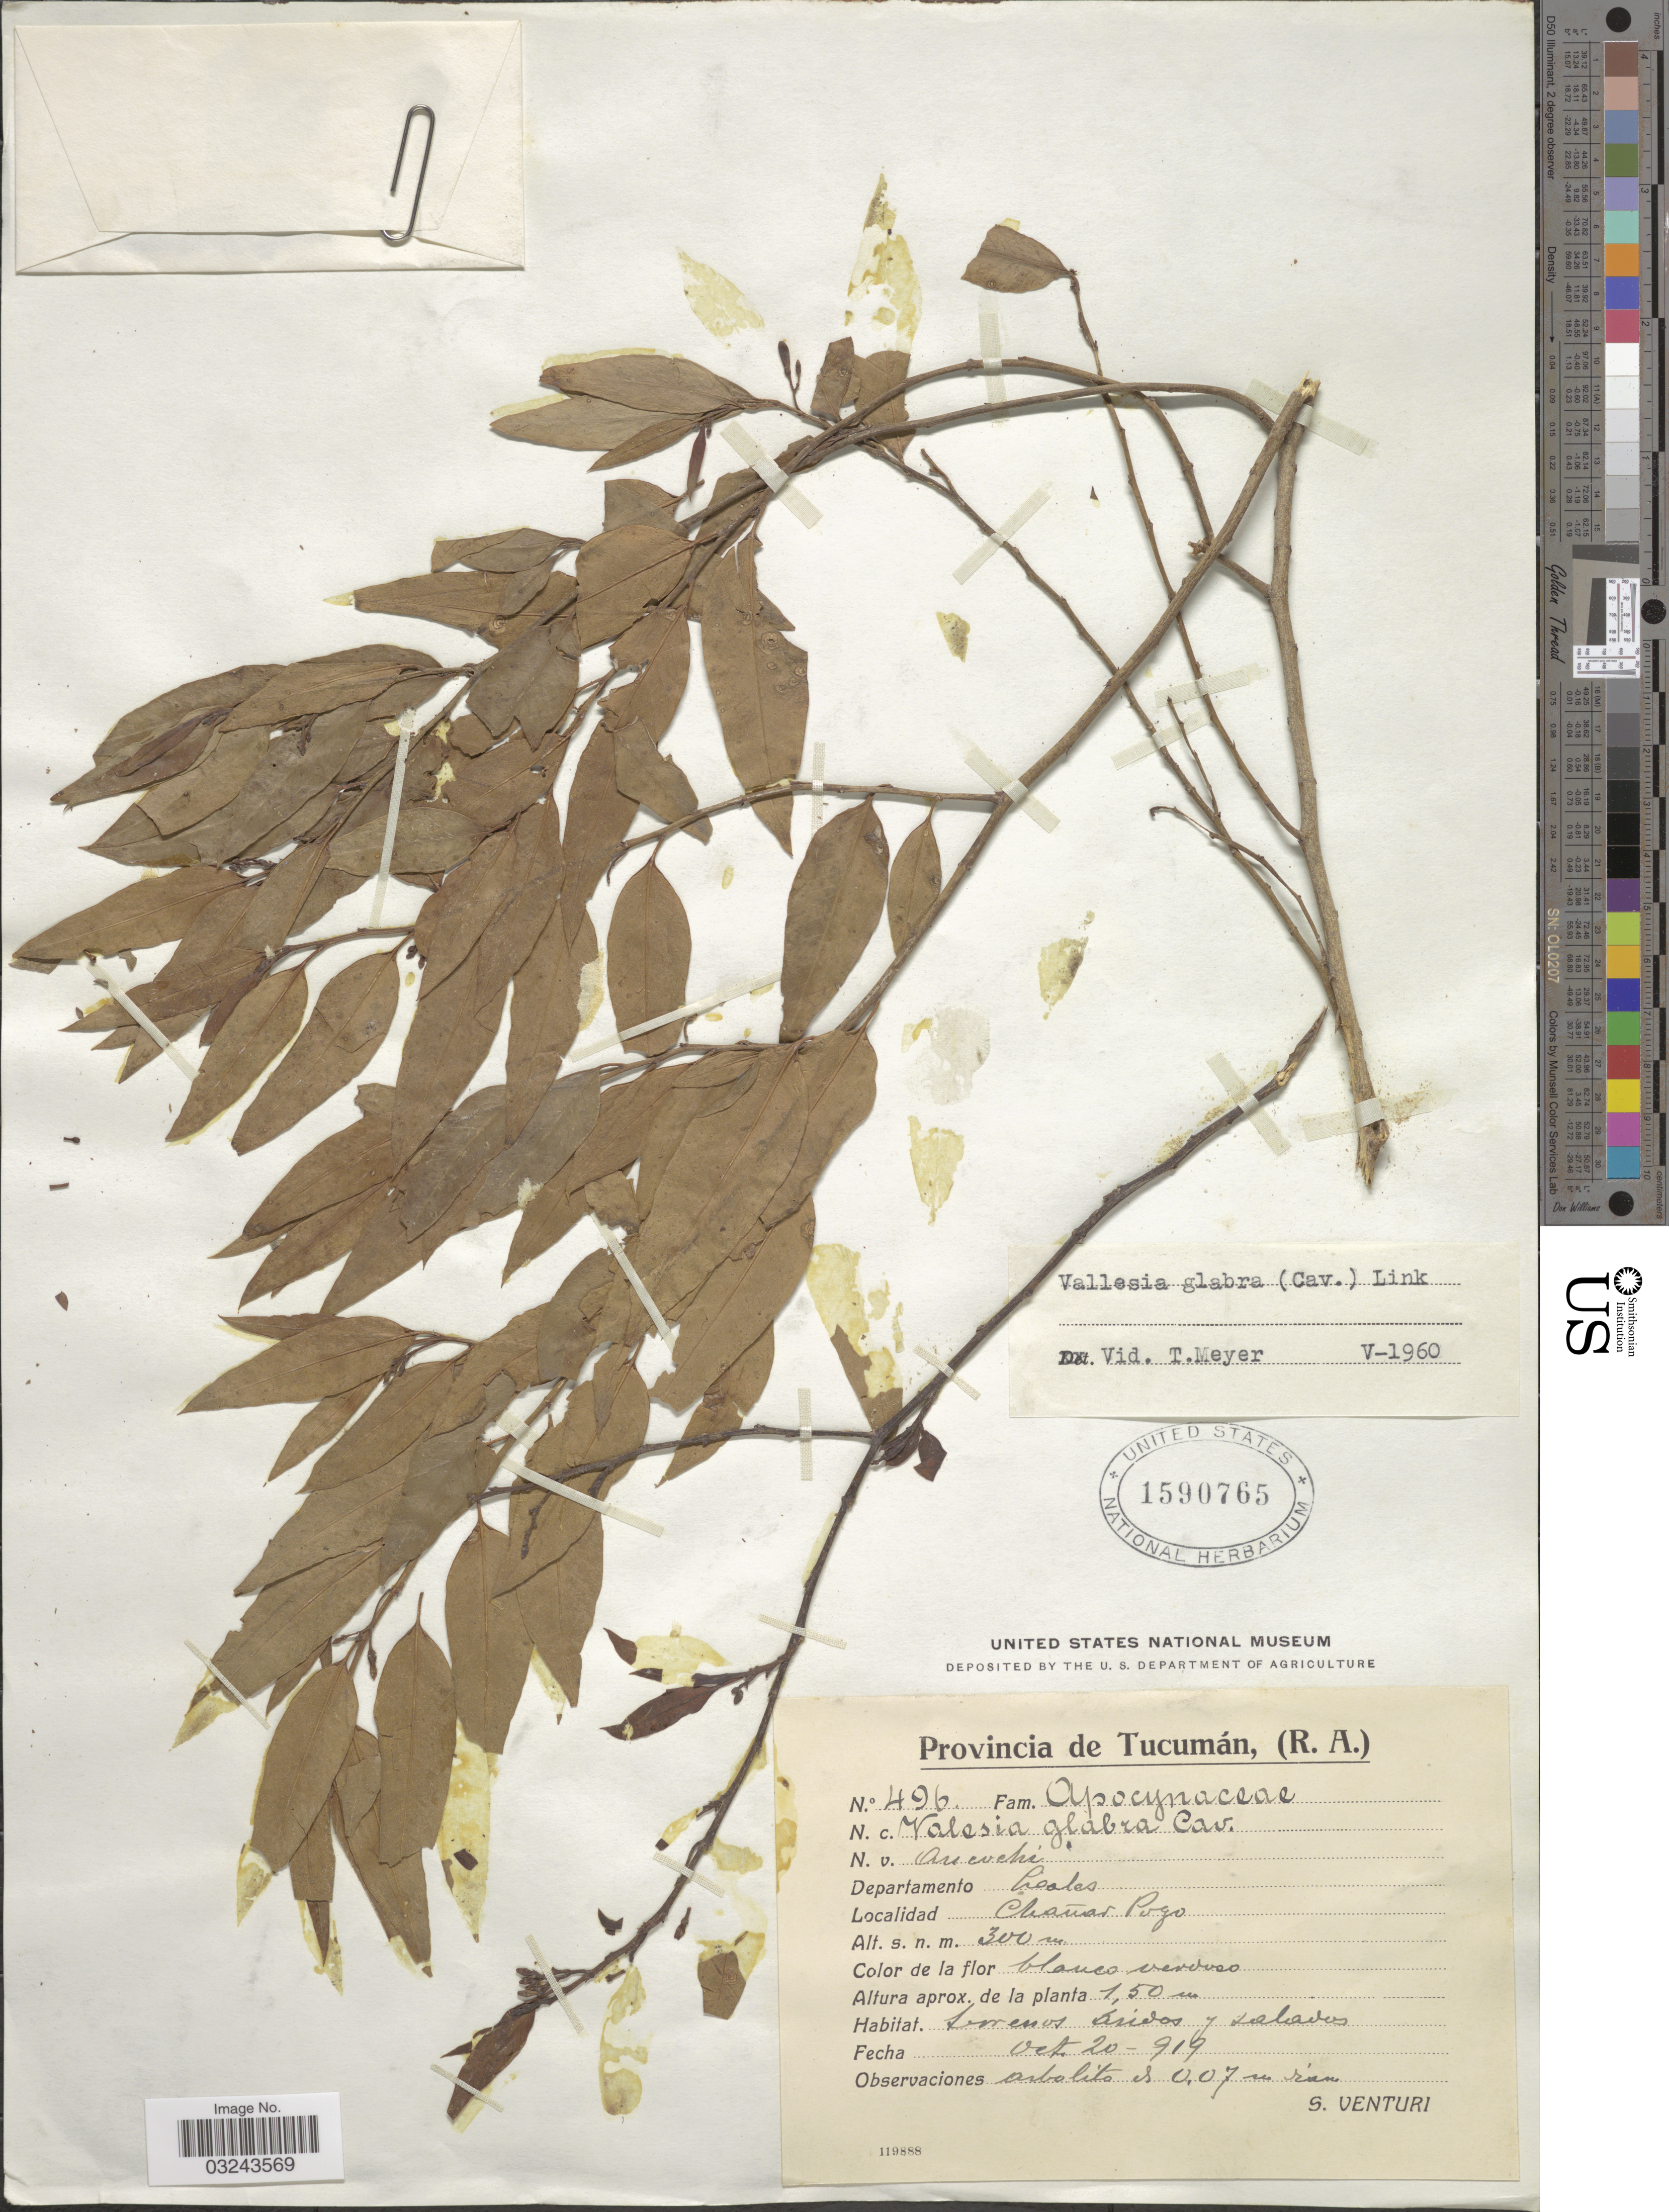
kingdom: Plantae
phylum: Tracheophyta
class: Magnoliopsida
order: Gentianales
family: Apocynaceae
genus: Vallesia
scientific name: Vallesia glabra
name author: (Cav.) Link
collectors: S. Venturi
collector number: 496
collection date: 1919-10-20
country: Argentina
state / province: Tucuman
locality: Provincia de Tucumán, (R.A.), Departamento Leales, Chanar Pogo.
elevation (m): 300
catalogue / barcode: US 1590765